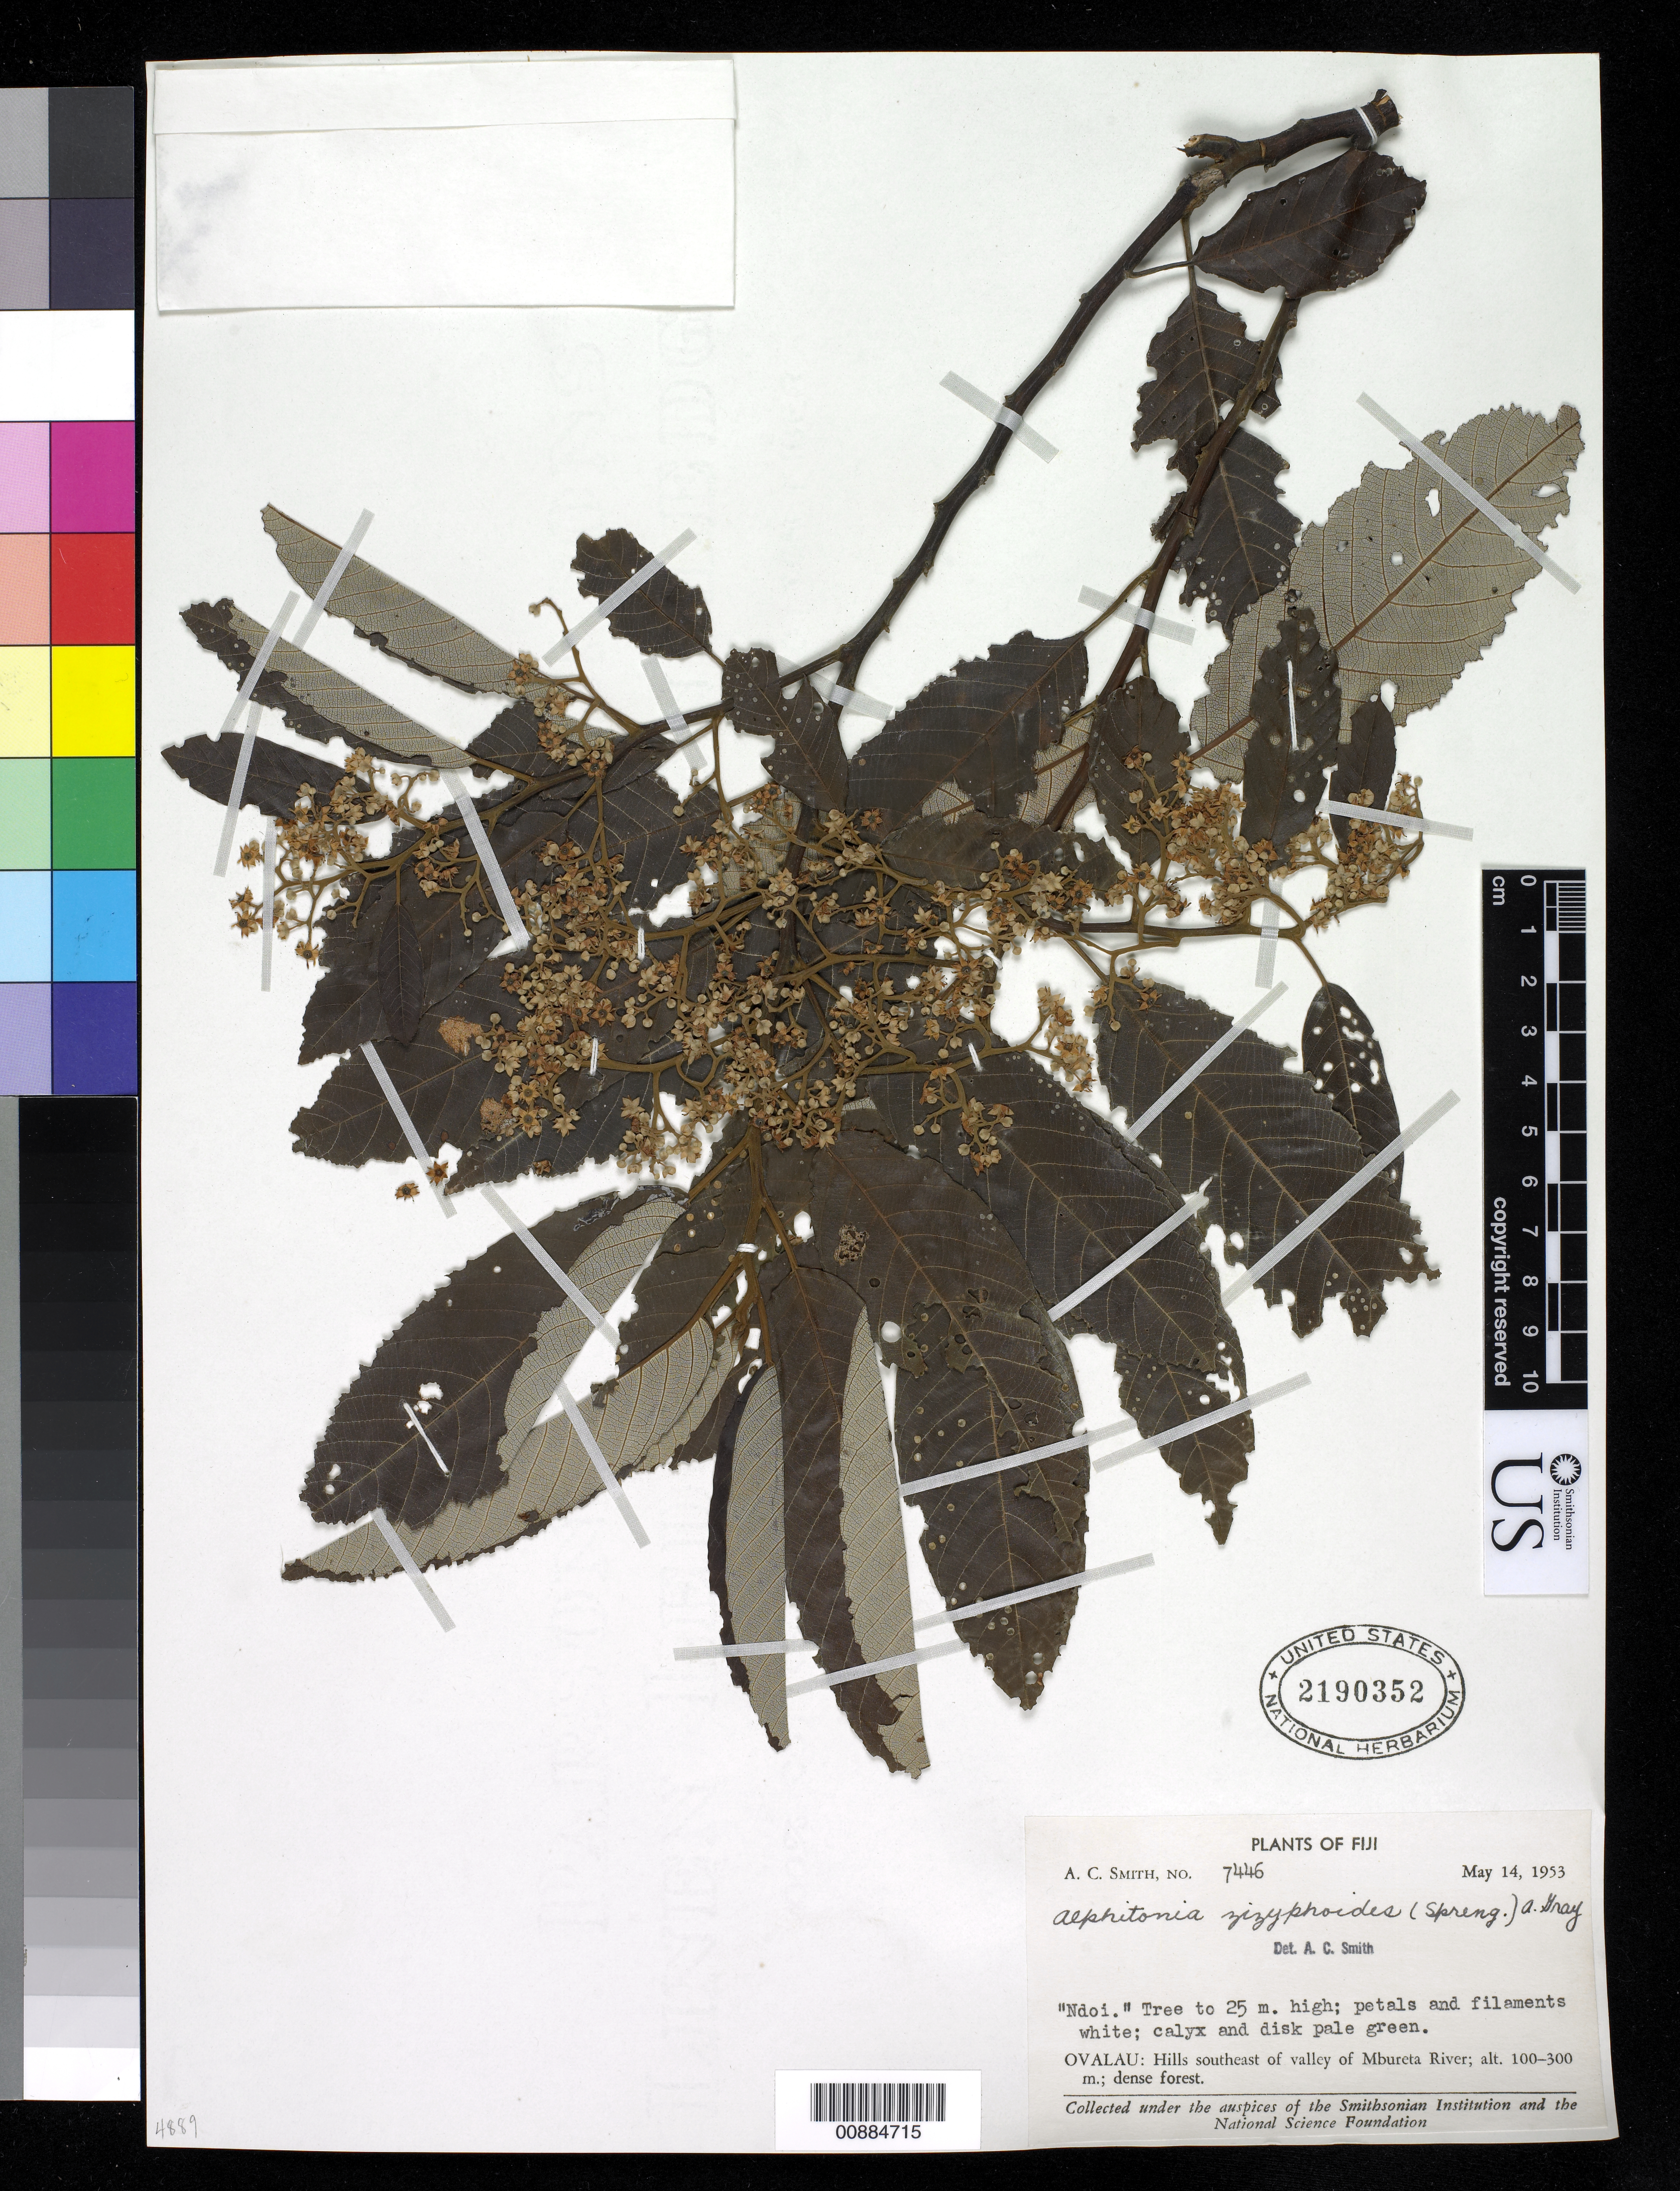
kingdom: Plantae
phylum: Tracheophyta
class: Magnoliopsida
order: Rosales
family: Rhamnaceae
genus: Alphitonia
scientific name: Alphitonia zizyphoides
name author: (Sol. ex Spreng.) A. Gray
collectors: C. A. Smith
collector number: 7446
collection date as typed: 14 May 1953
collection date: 1953-05-14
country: Fiji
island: Ovalau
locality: Hills southwest of valley of Mbureta River.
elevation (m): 100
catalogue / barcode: US 2190352